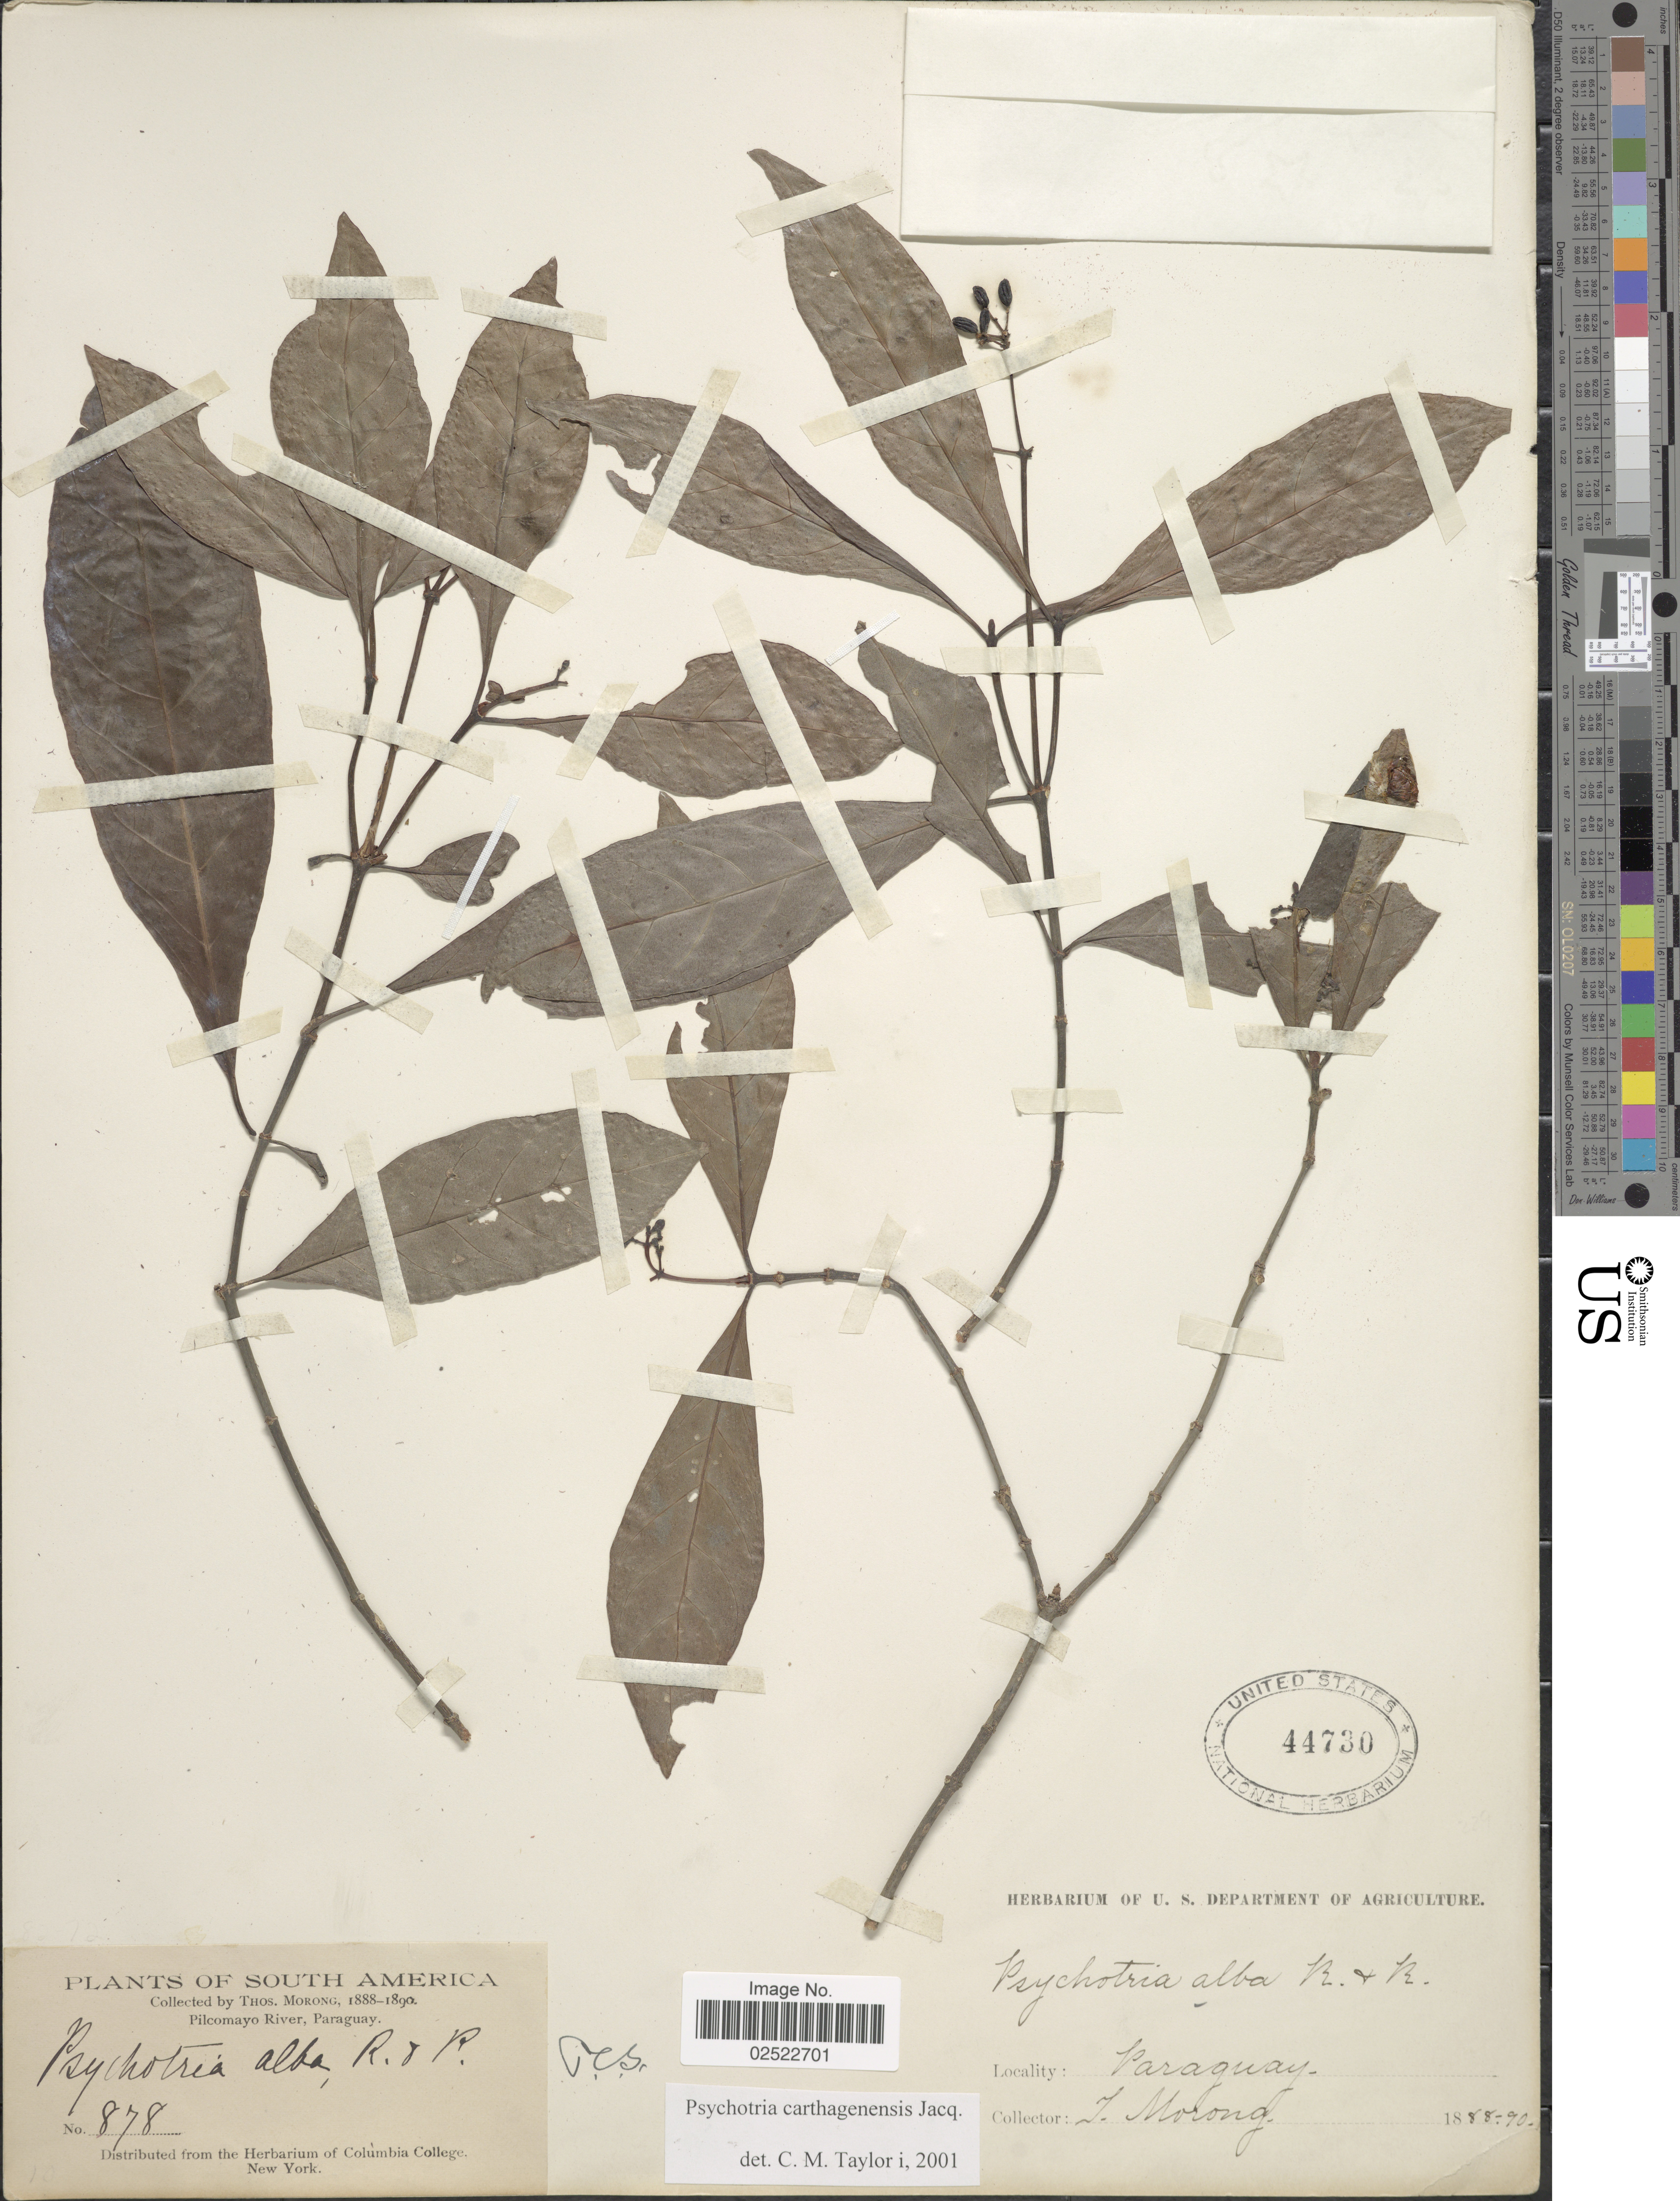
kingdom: Plantae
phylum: Tracheophyta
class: Magnoliopsida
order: Gentianales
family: Rubiaceae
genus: Psychotria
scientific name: Psychotria carthagenensis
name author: Jacq.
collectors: ex herb. T. Morong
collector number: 878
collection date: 1888/1890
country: Paraguay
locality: Pilcomayo River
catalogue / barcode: US 44730